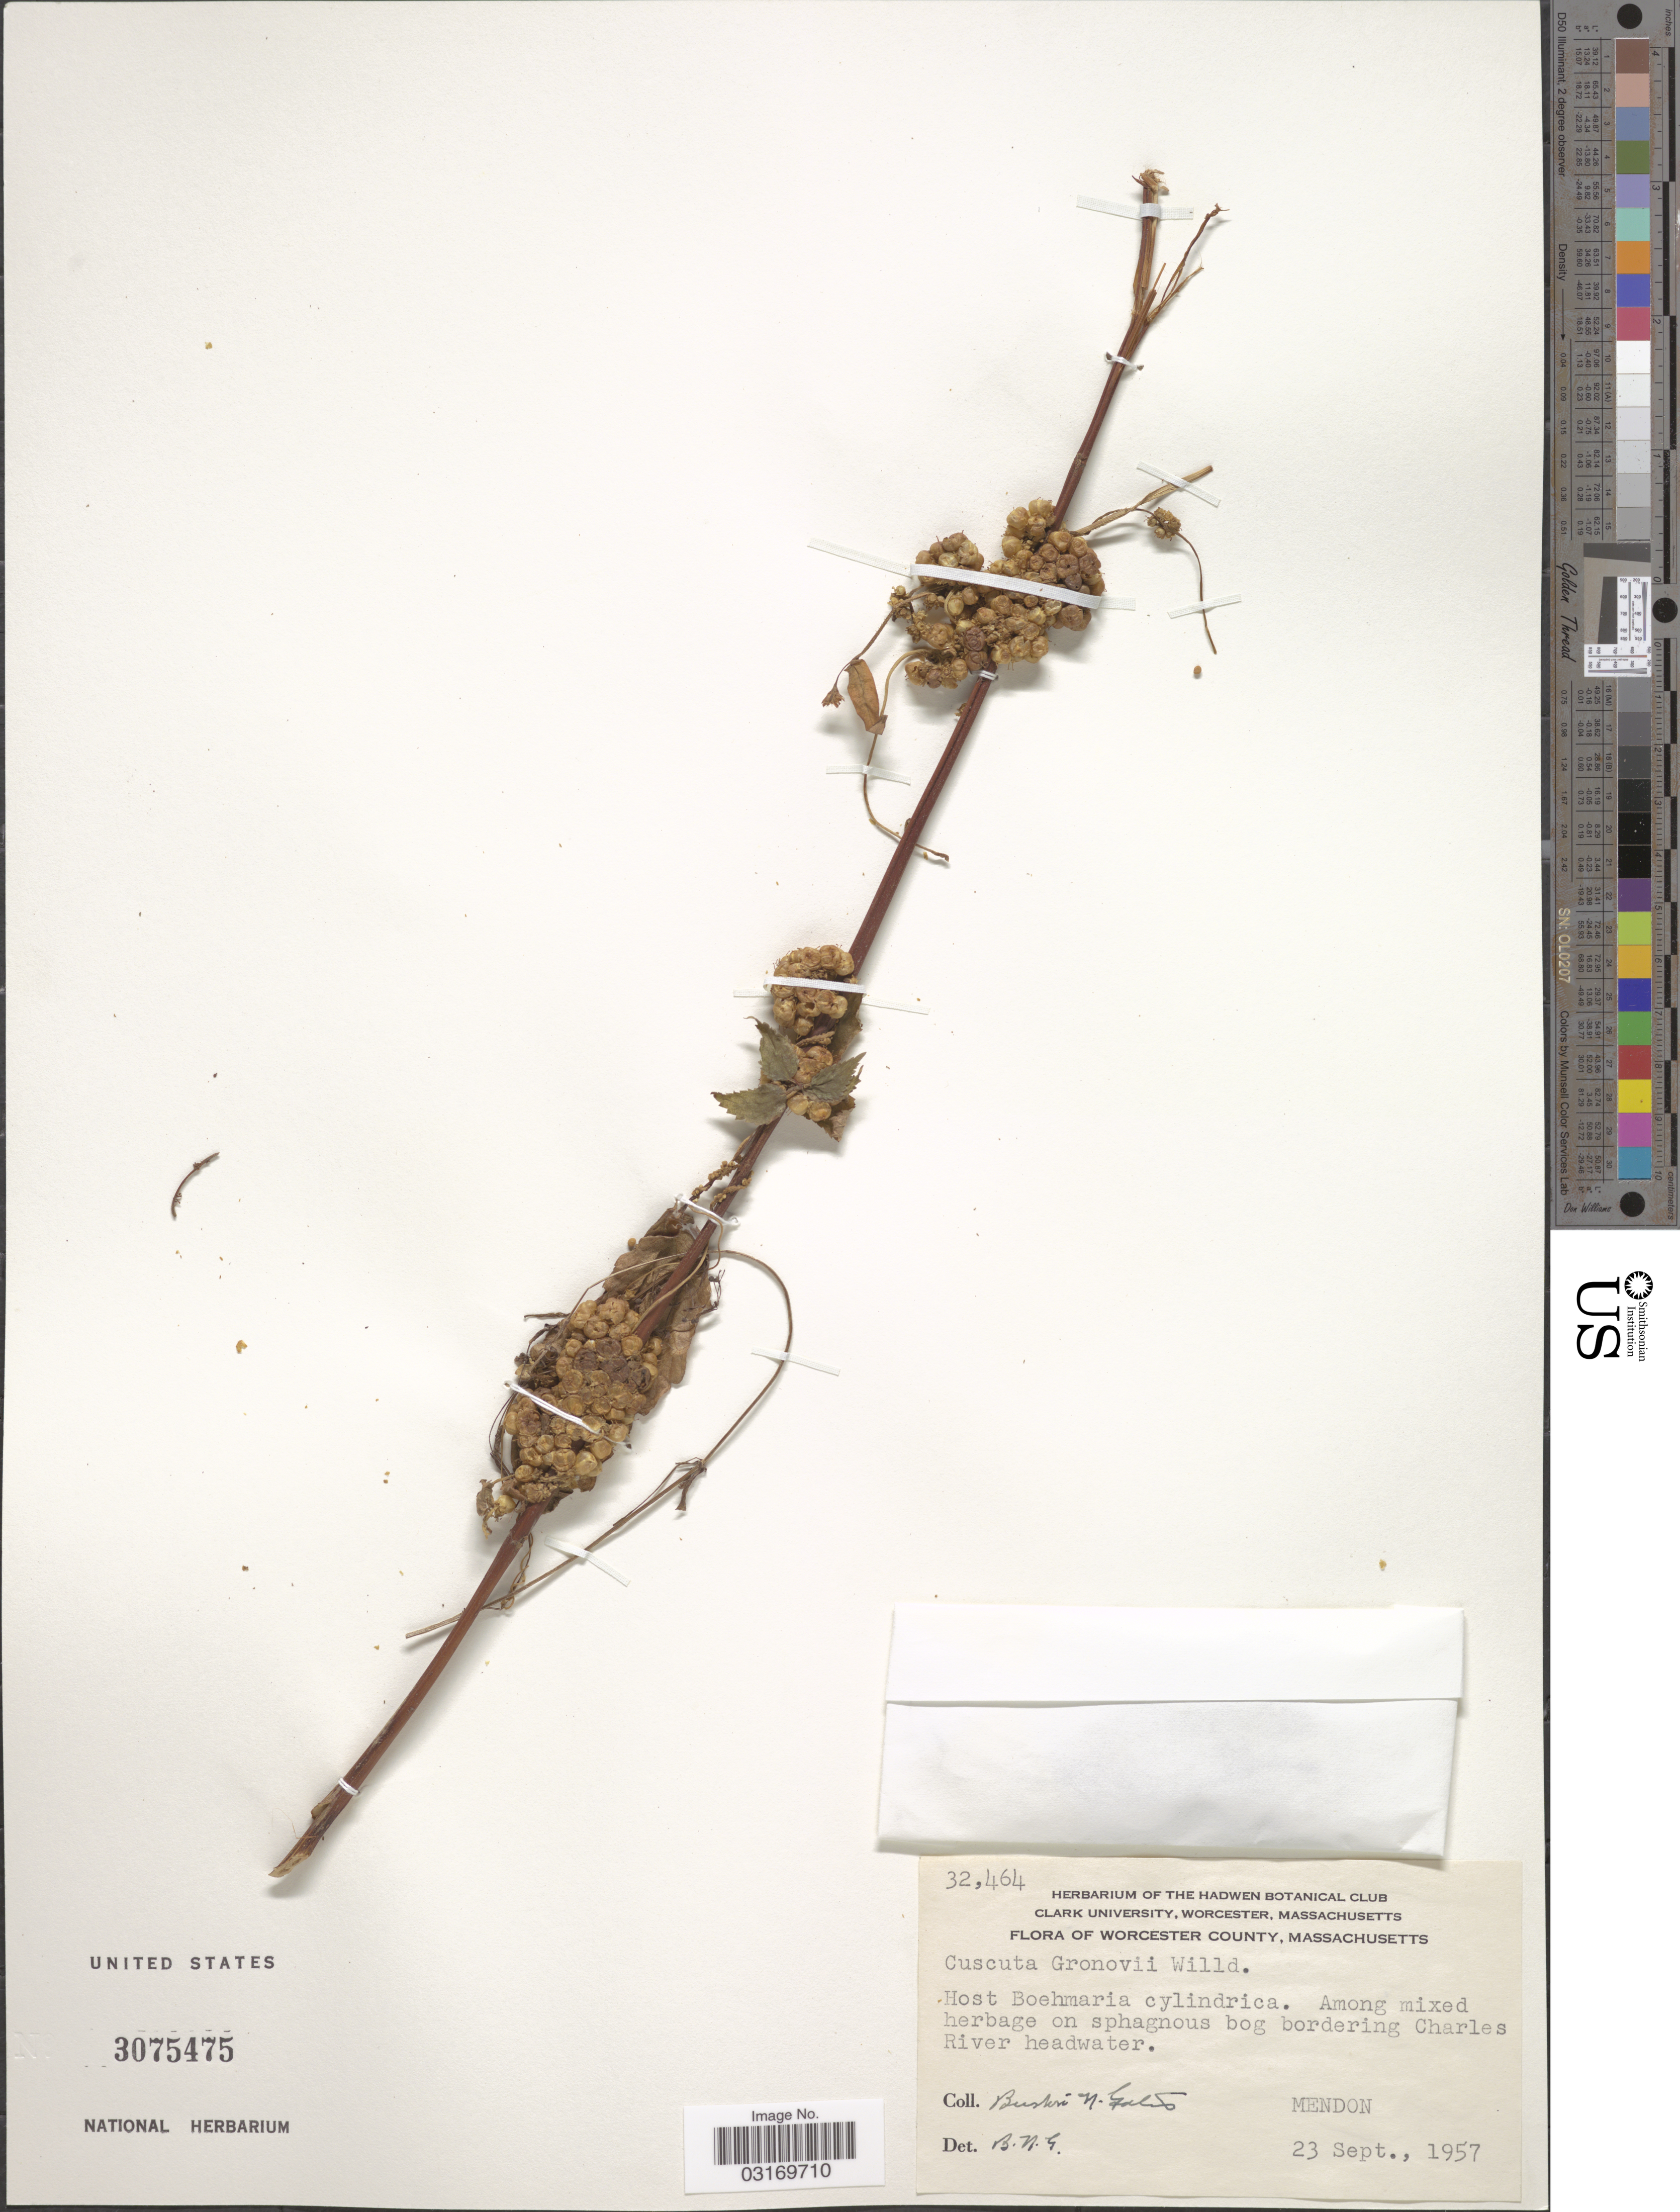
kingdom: Plantae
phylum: Tracheophyta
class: Magnoliopsida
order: Solanales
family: Convolvulaceae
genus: Cuscuta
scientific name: Cuscuta gronovii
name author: Willd. ex Schult.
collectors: B. N. Gates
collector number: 32646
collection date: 1957-09-23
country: United States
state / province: Massachusetts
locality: Worcester County. Among mixed herbage on sphagnous bog bordering Charles River headwater. Mendon.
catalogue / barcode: US 3075475